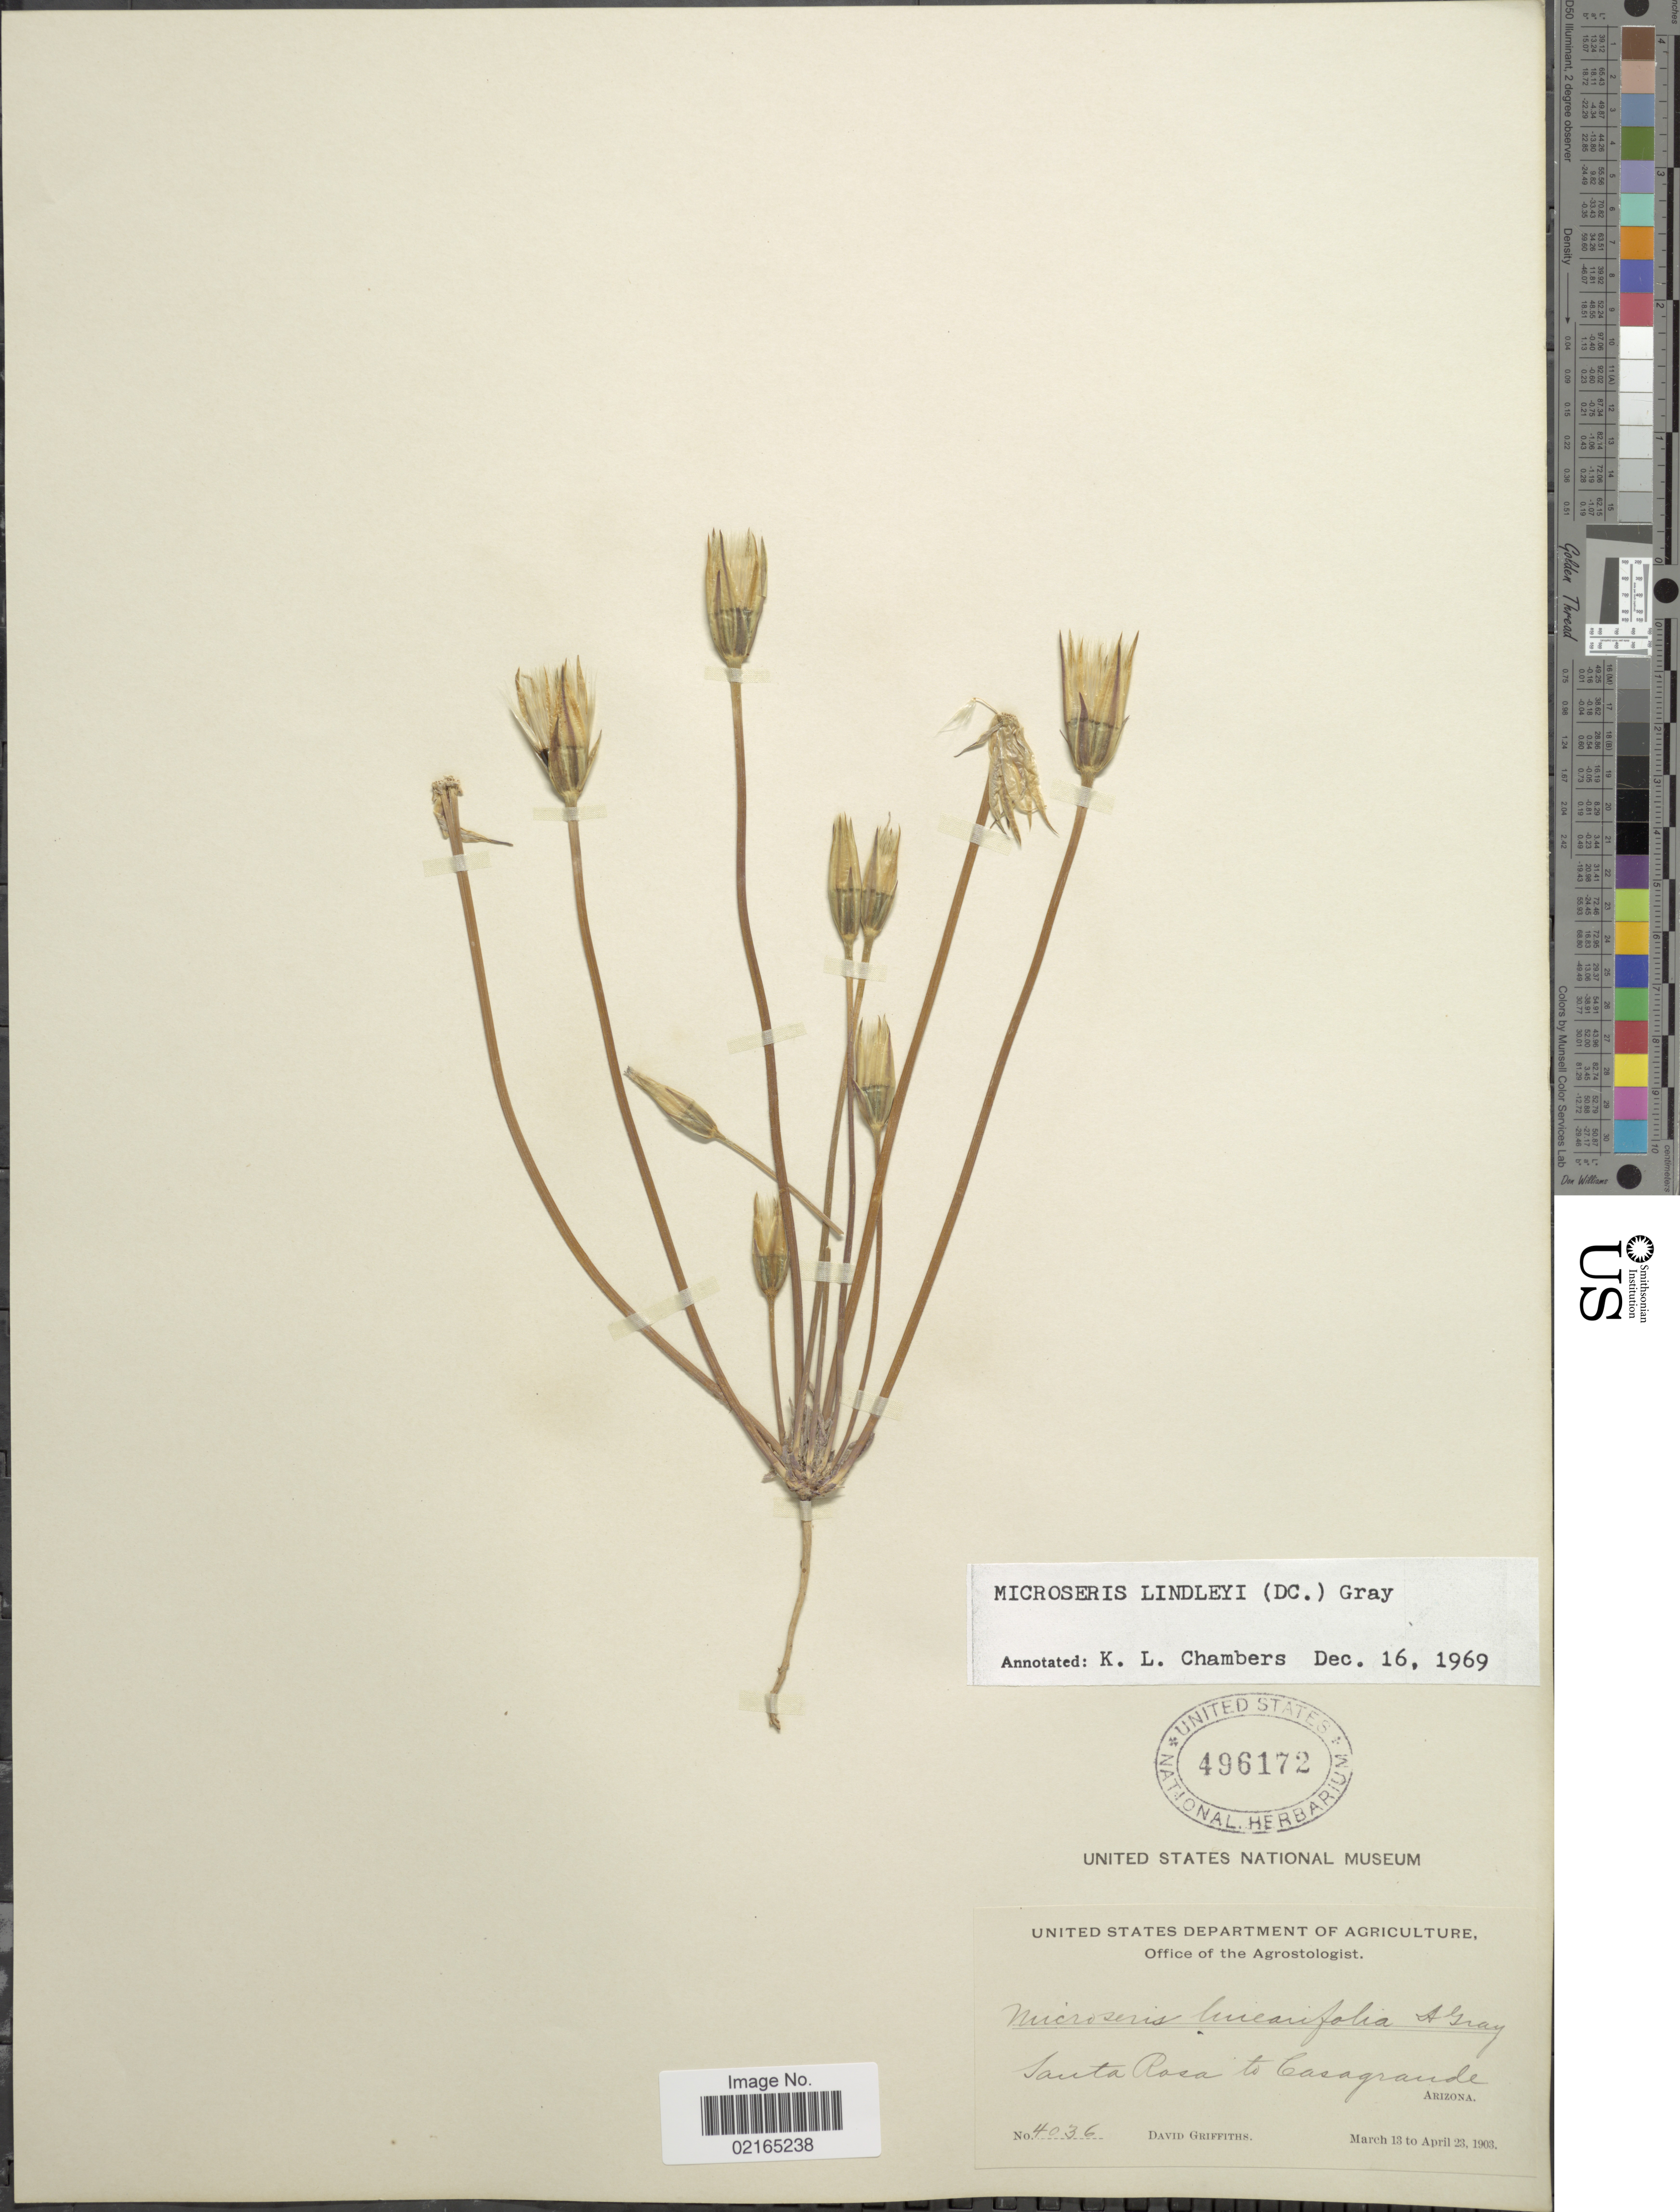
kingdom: Plantae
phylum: Tracheophyta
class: Magnoliopsida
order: Asterales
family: Asteraceae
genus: Uropappus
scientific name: Uropappus lindleyi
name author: (DC.) Nutt.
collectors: D. Griffiths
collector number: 4036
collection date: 1903-03-31/1903-04-23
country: United States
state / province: Arizona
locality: Santa Rosa to Casagrande.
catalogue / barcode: US 496172